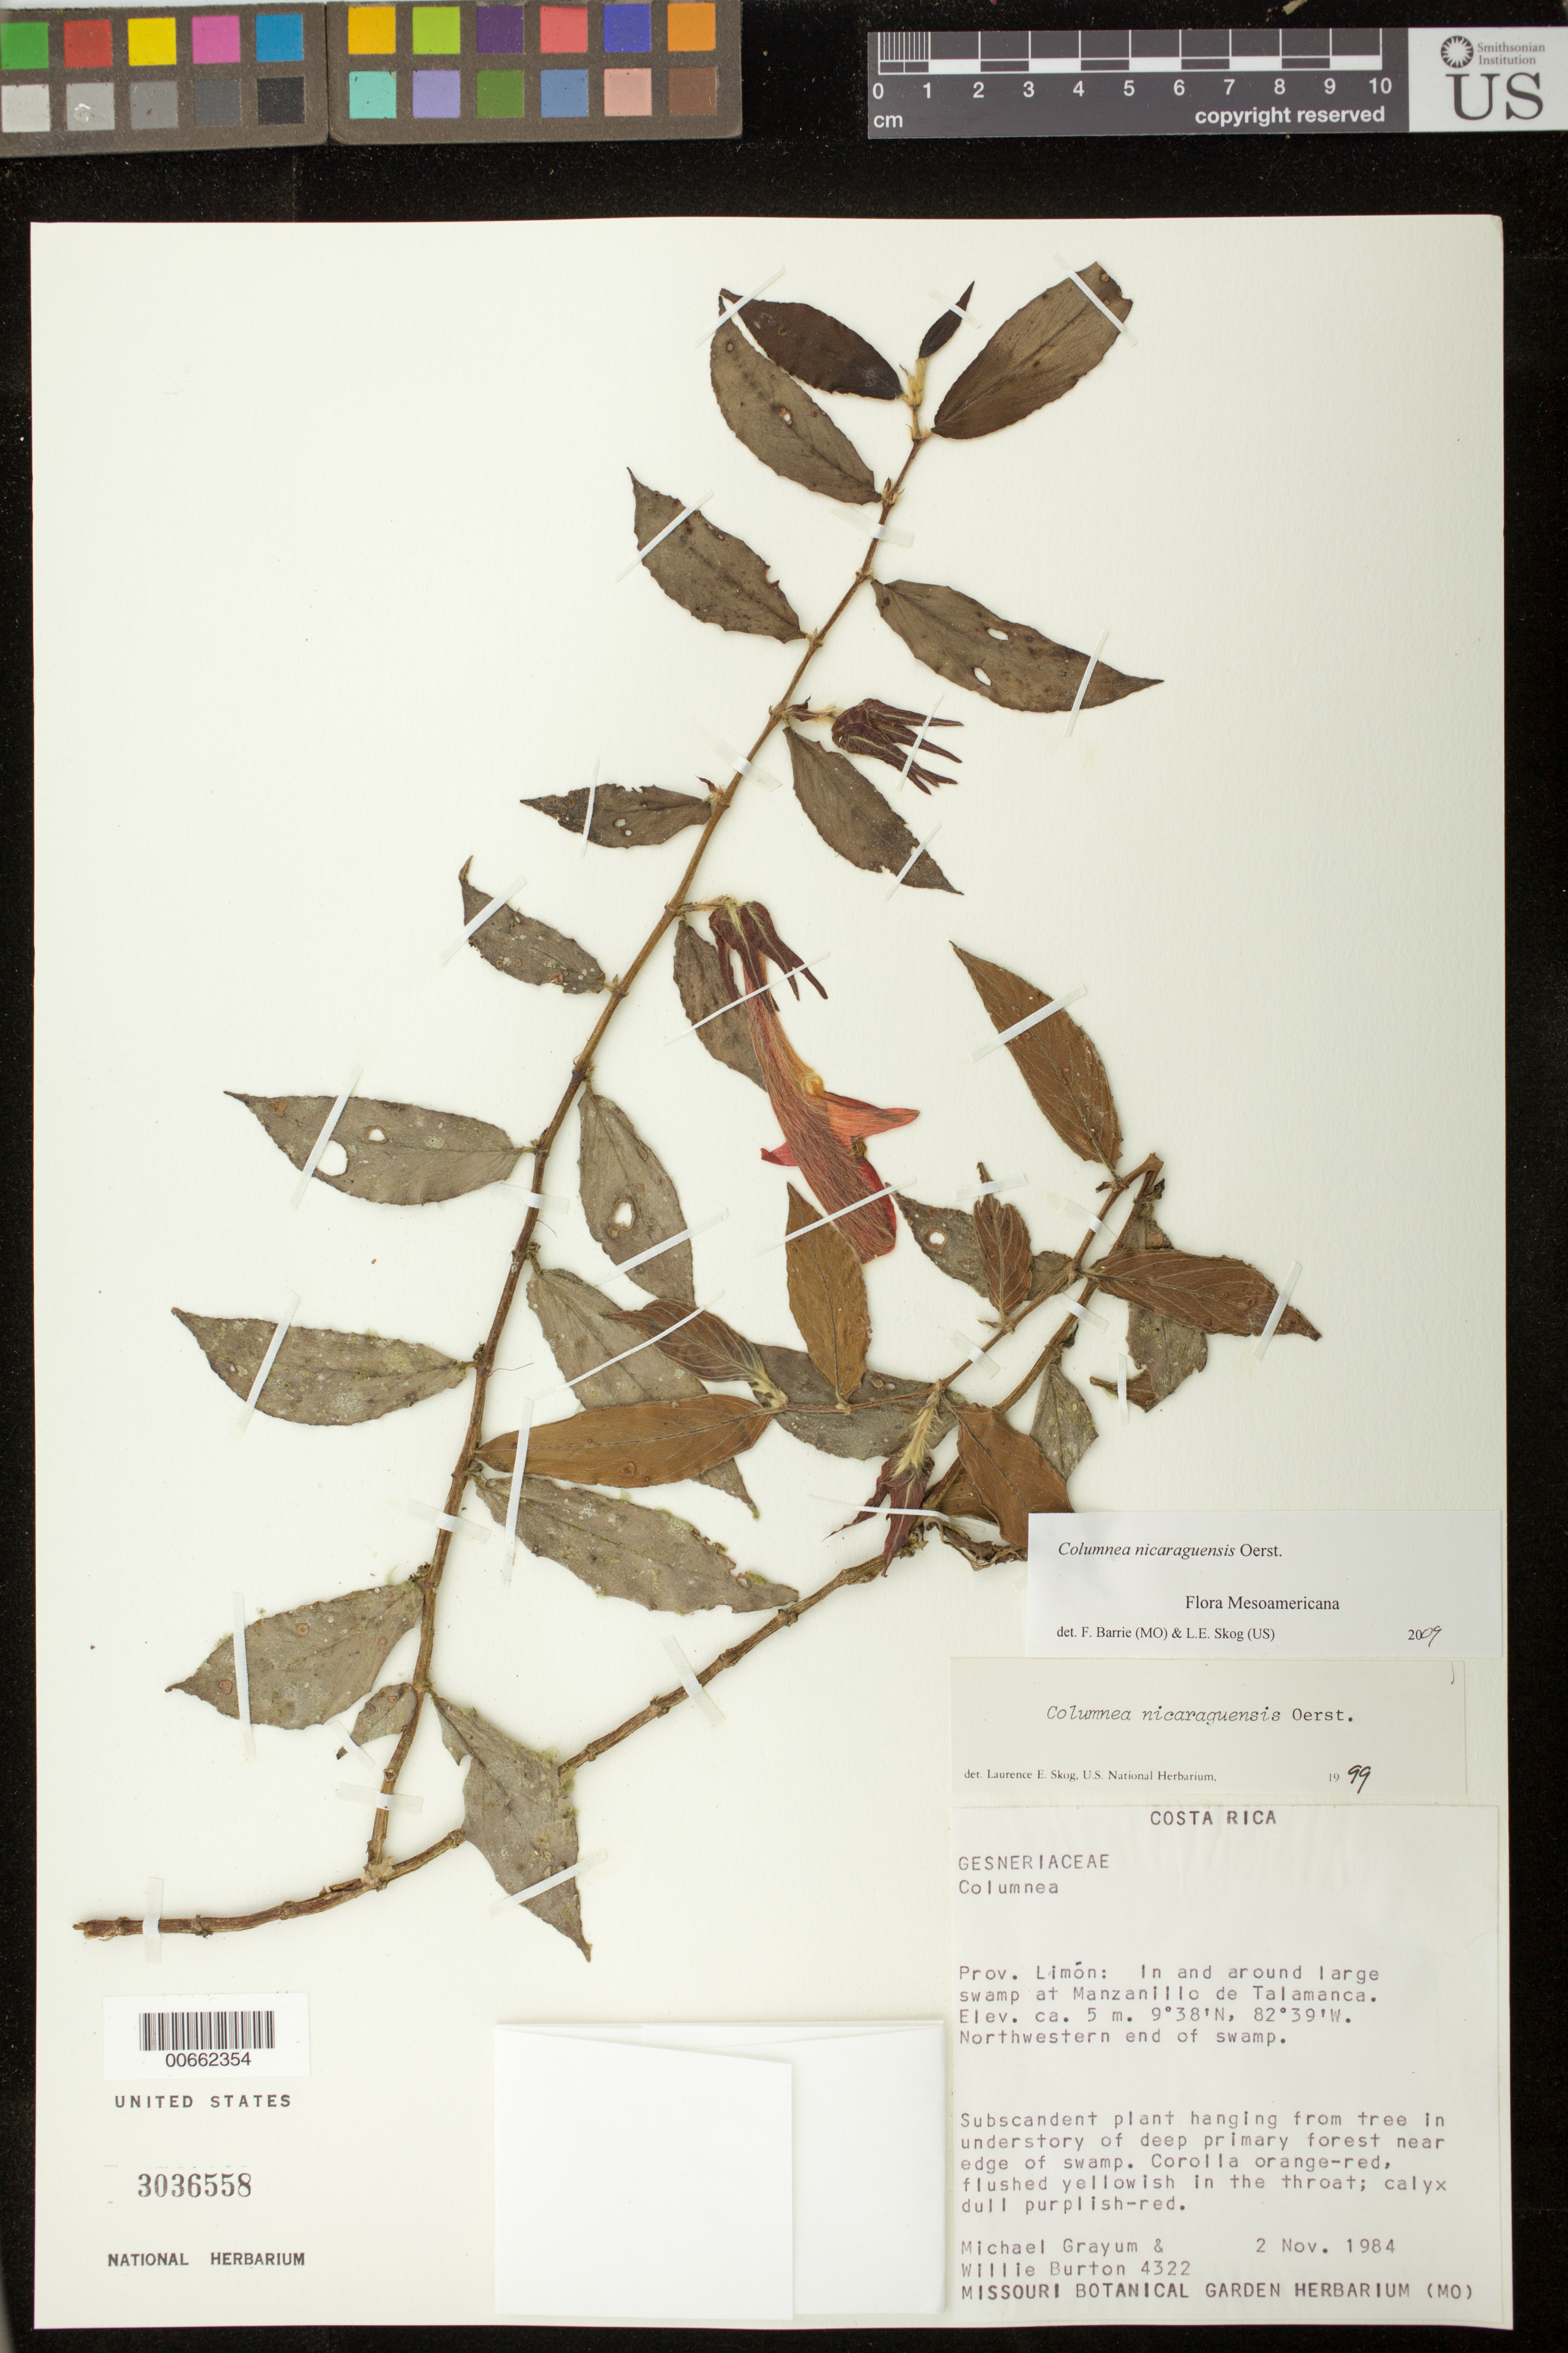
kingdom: Plantae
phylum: Tracheophyta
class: Magnoliopsida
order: Lamiales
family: Gesneriaceae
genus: Columnea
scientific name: Columnea nicaraguensis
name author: Oerst.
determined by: Skog, Laurence E.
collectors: M. H. Grayum & W. Burton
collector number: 4322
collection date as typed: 02 Nov 1984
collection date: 1984-11-02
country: Costa Rica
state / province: Limón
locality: Manzanillo de Talamanca, northwestern end of swamp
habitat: In and around large swamp; in understory of deep primary forest near edge of swamp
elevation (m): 5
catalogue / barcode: US 3036558